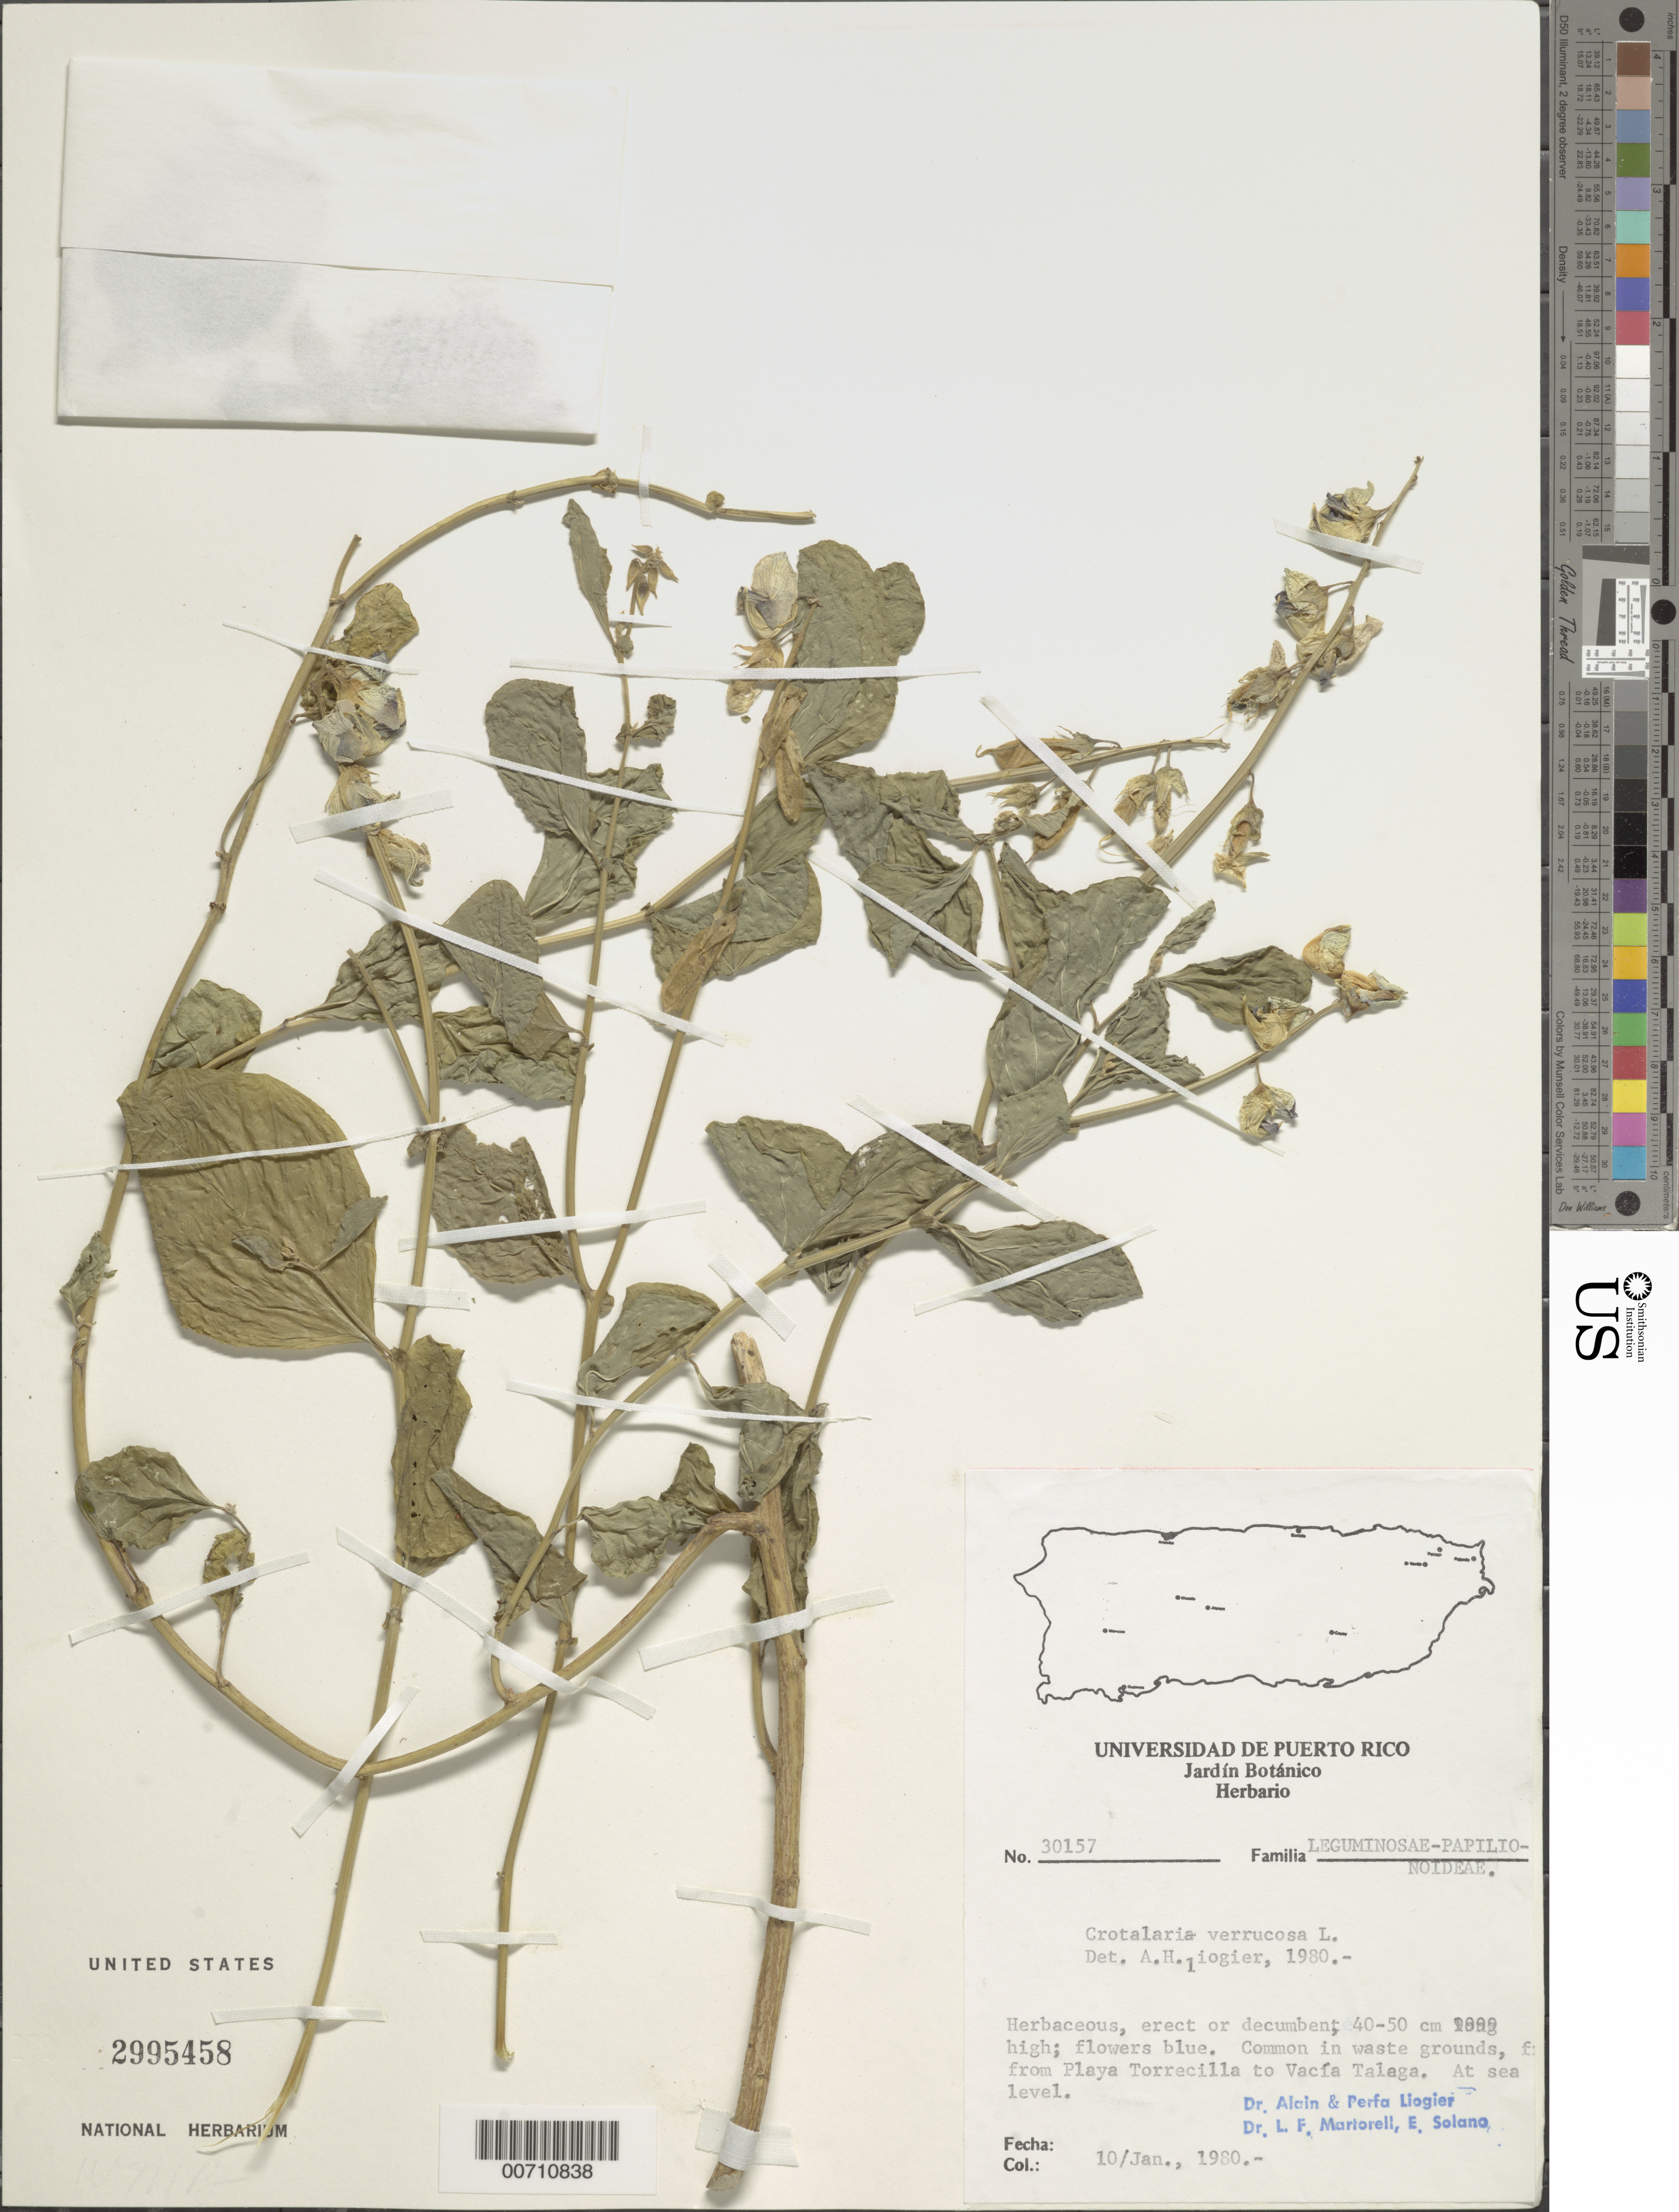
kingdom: Plantae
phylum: Tracheophyta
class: Magnoliopsida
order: Fabales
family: Fabaceae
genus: Crotalaria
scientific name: Crotalaria verrucosa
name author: L.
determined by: Liogier, Alain H.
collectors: A. H. Liogier, M. P. Liogier, L. Martorell & E. Solano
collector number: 30157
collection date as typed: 10 Jan 1980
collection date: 1980-01-10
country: Puerto Rico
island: Greater Antilles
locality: Playa Torrecilla to Vacia Talega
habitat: Waste grounds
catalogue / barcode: US 2995458